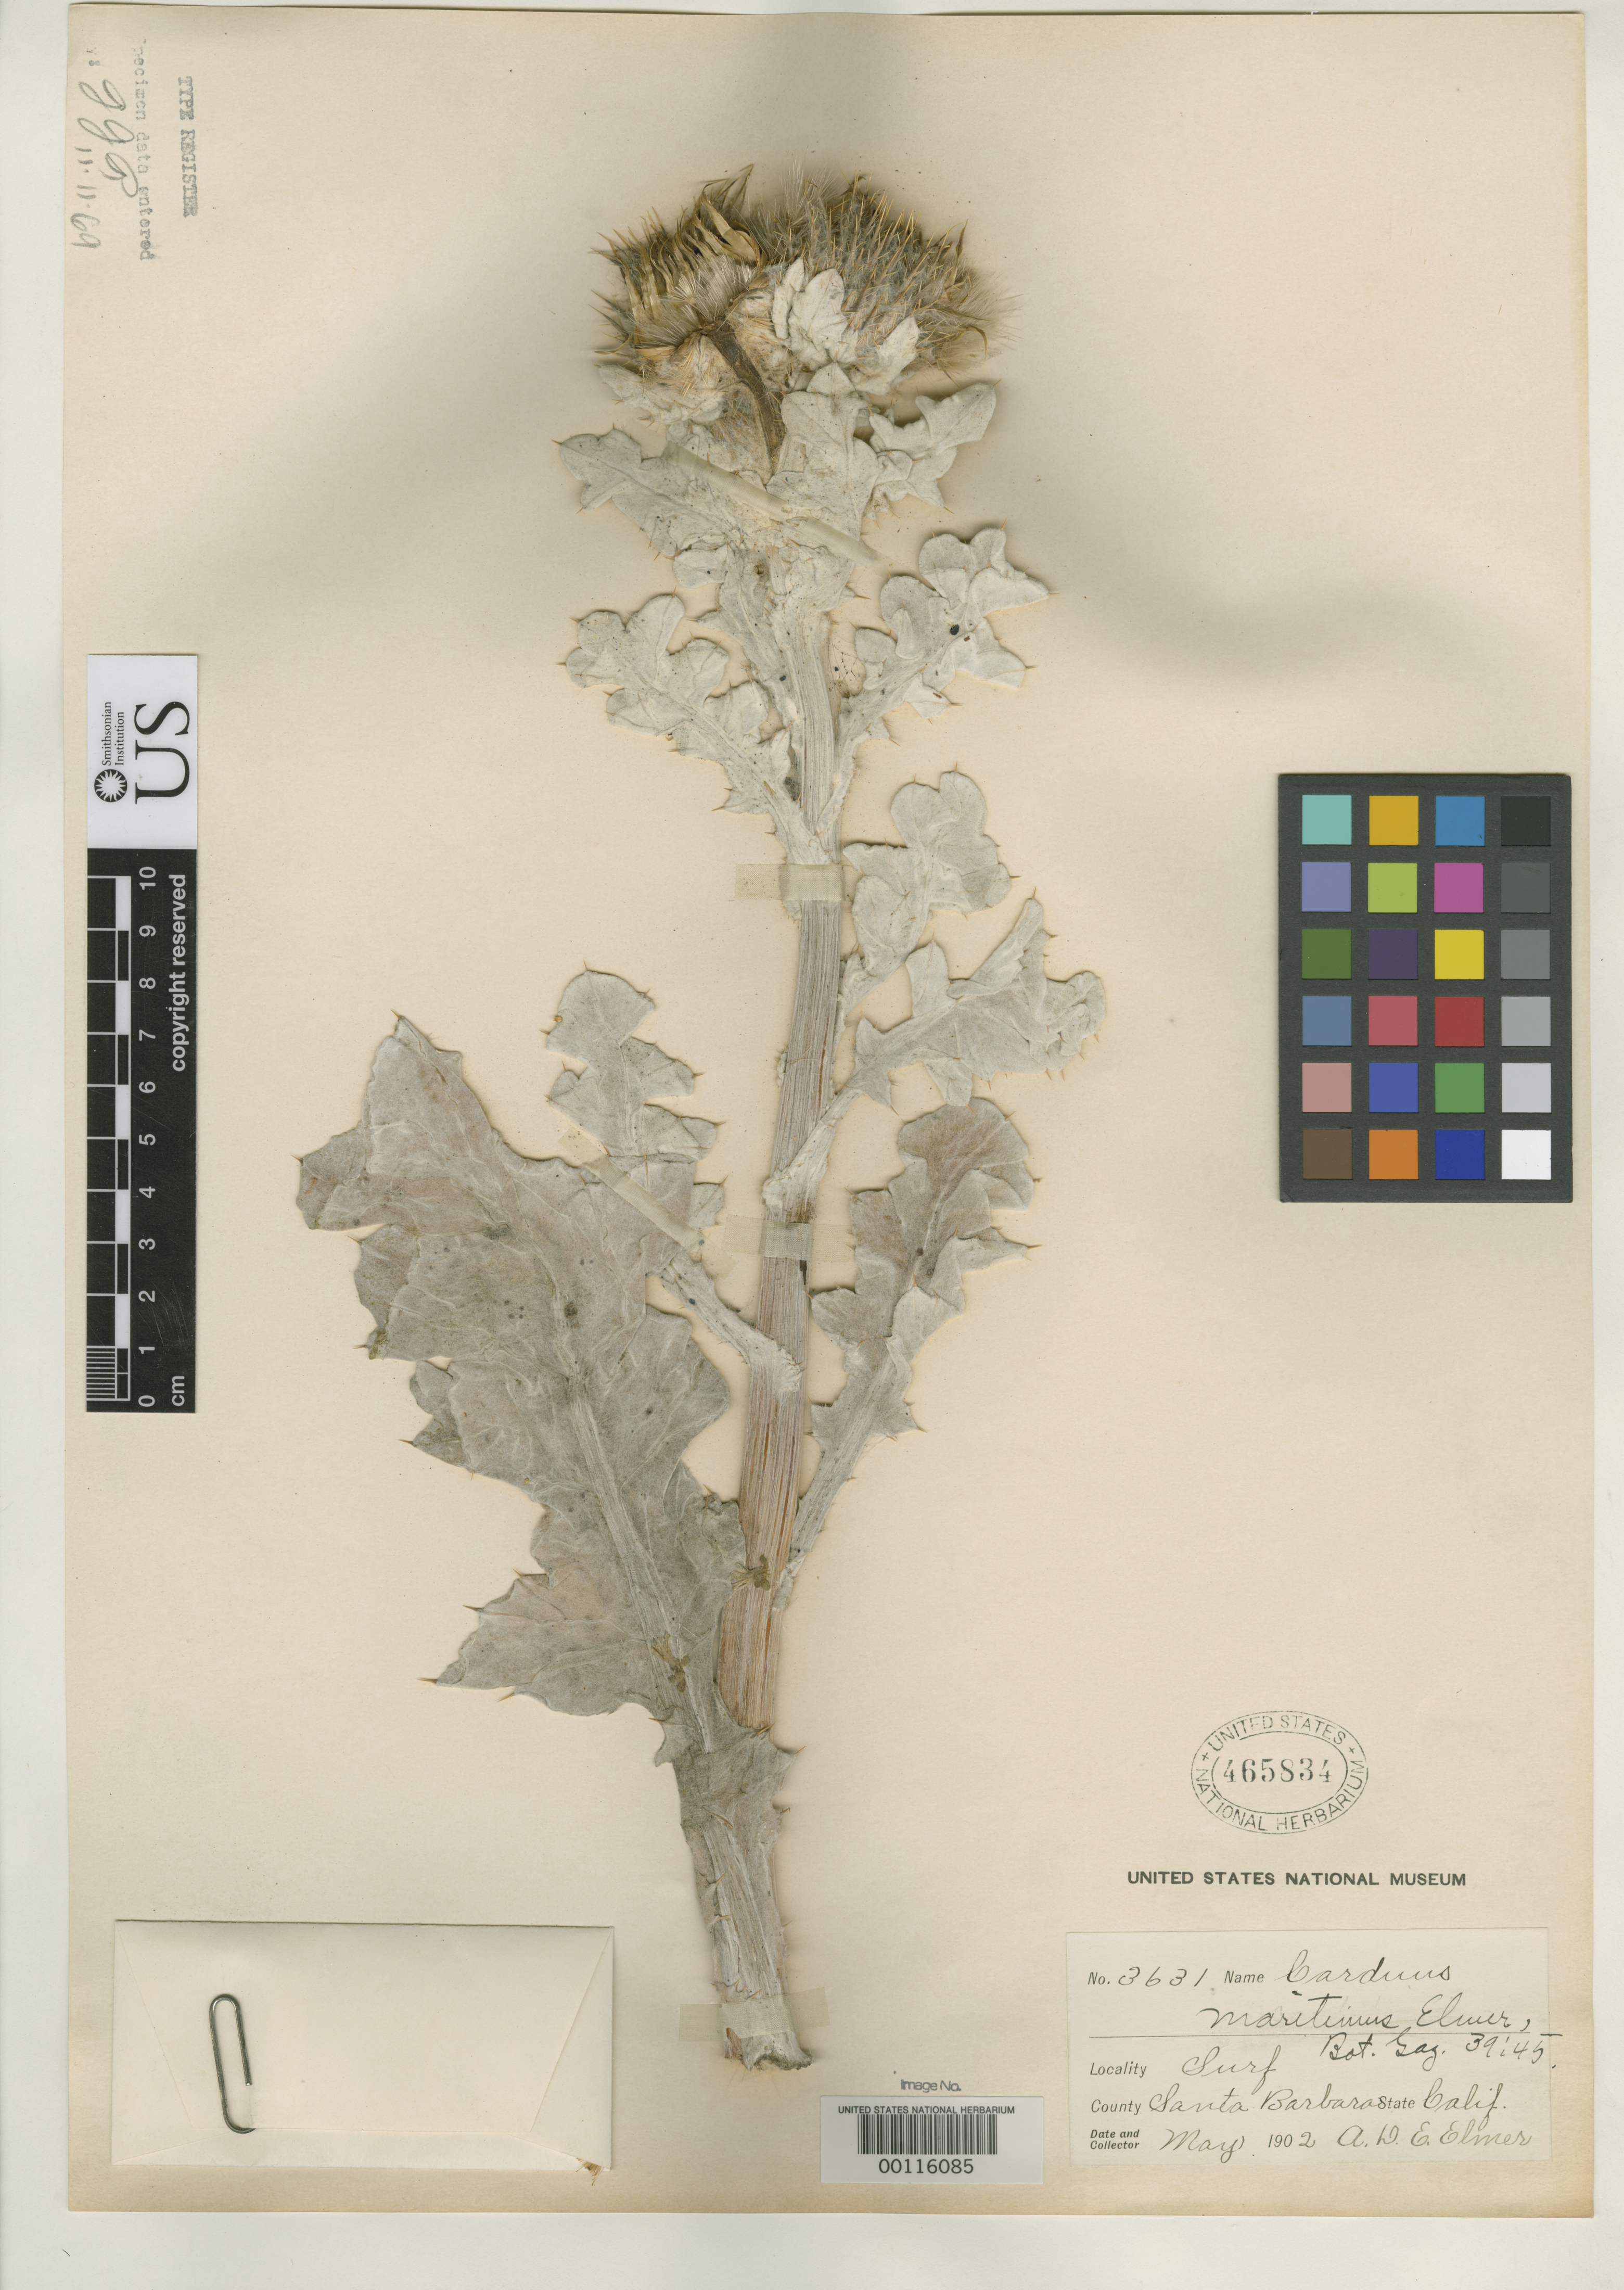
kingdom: Plantae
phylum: Tracheophyta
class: Magnoliopsida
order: Asterales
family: Asteraceae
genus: Carduus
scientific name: Carduus maritimus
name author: Elmer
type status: Type Collection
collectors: A. D. E. Elmer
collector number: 3631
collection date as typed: May 1902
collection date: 1902-05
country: United States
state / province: California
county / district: Santa Barbara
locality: Surf.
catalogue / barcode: US 465834